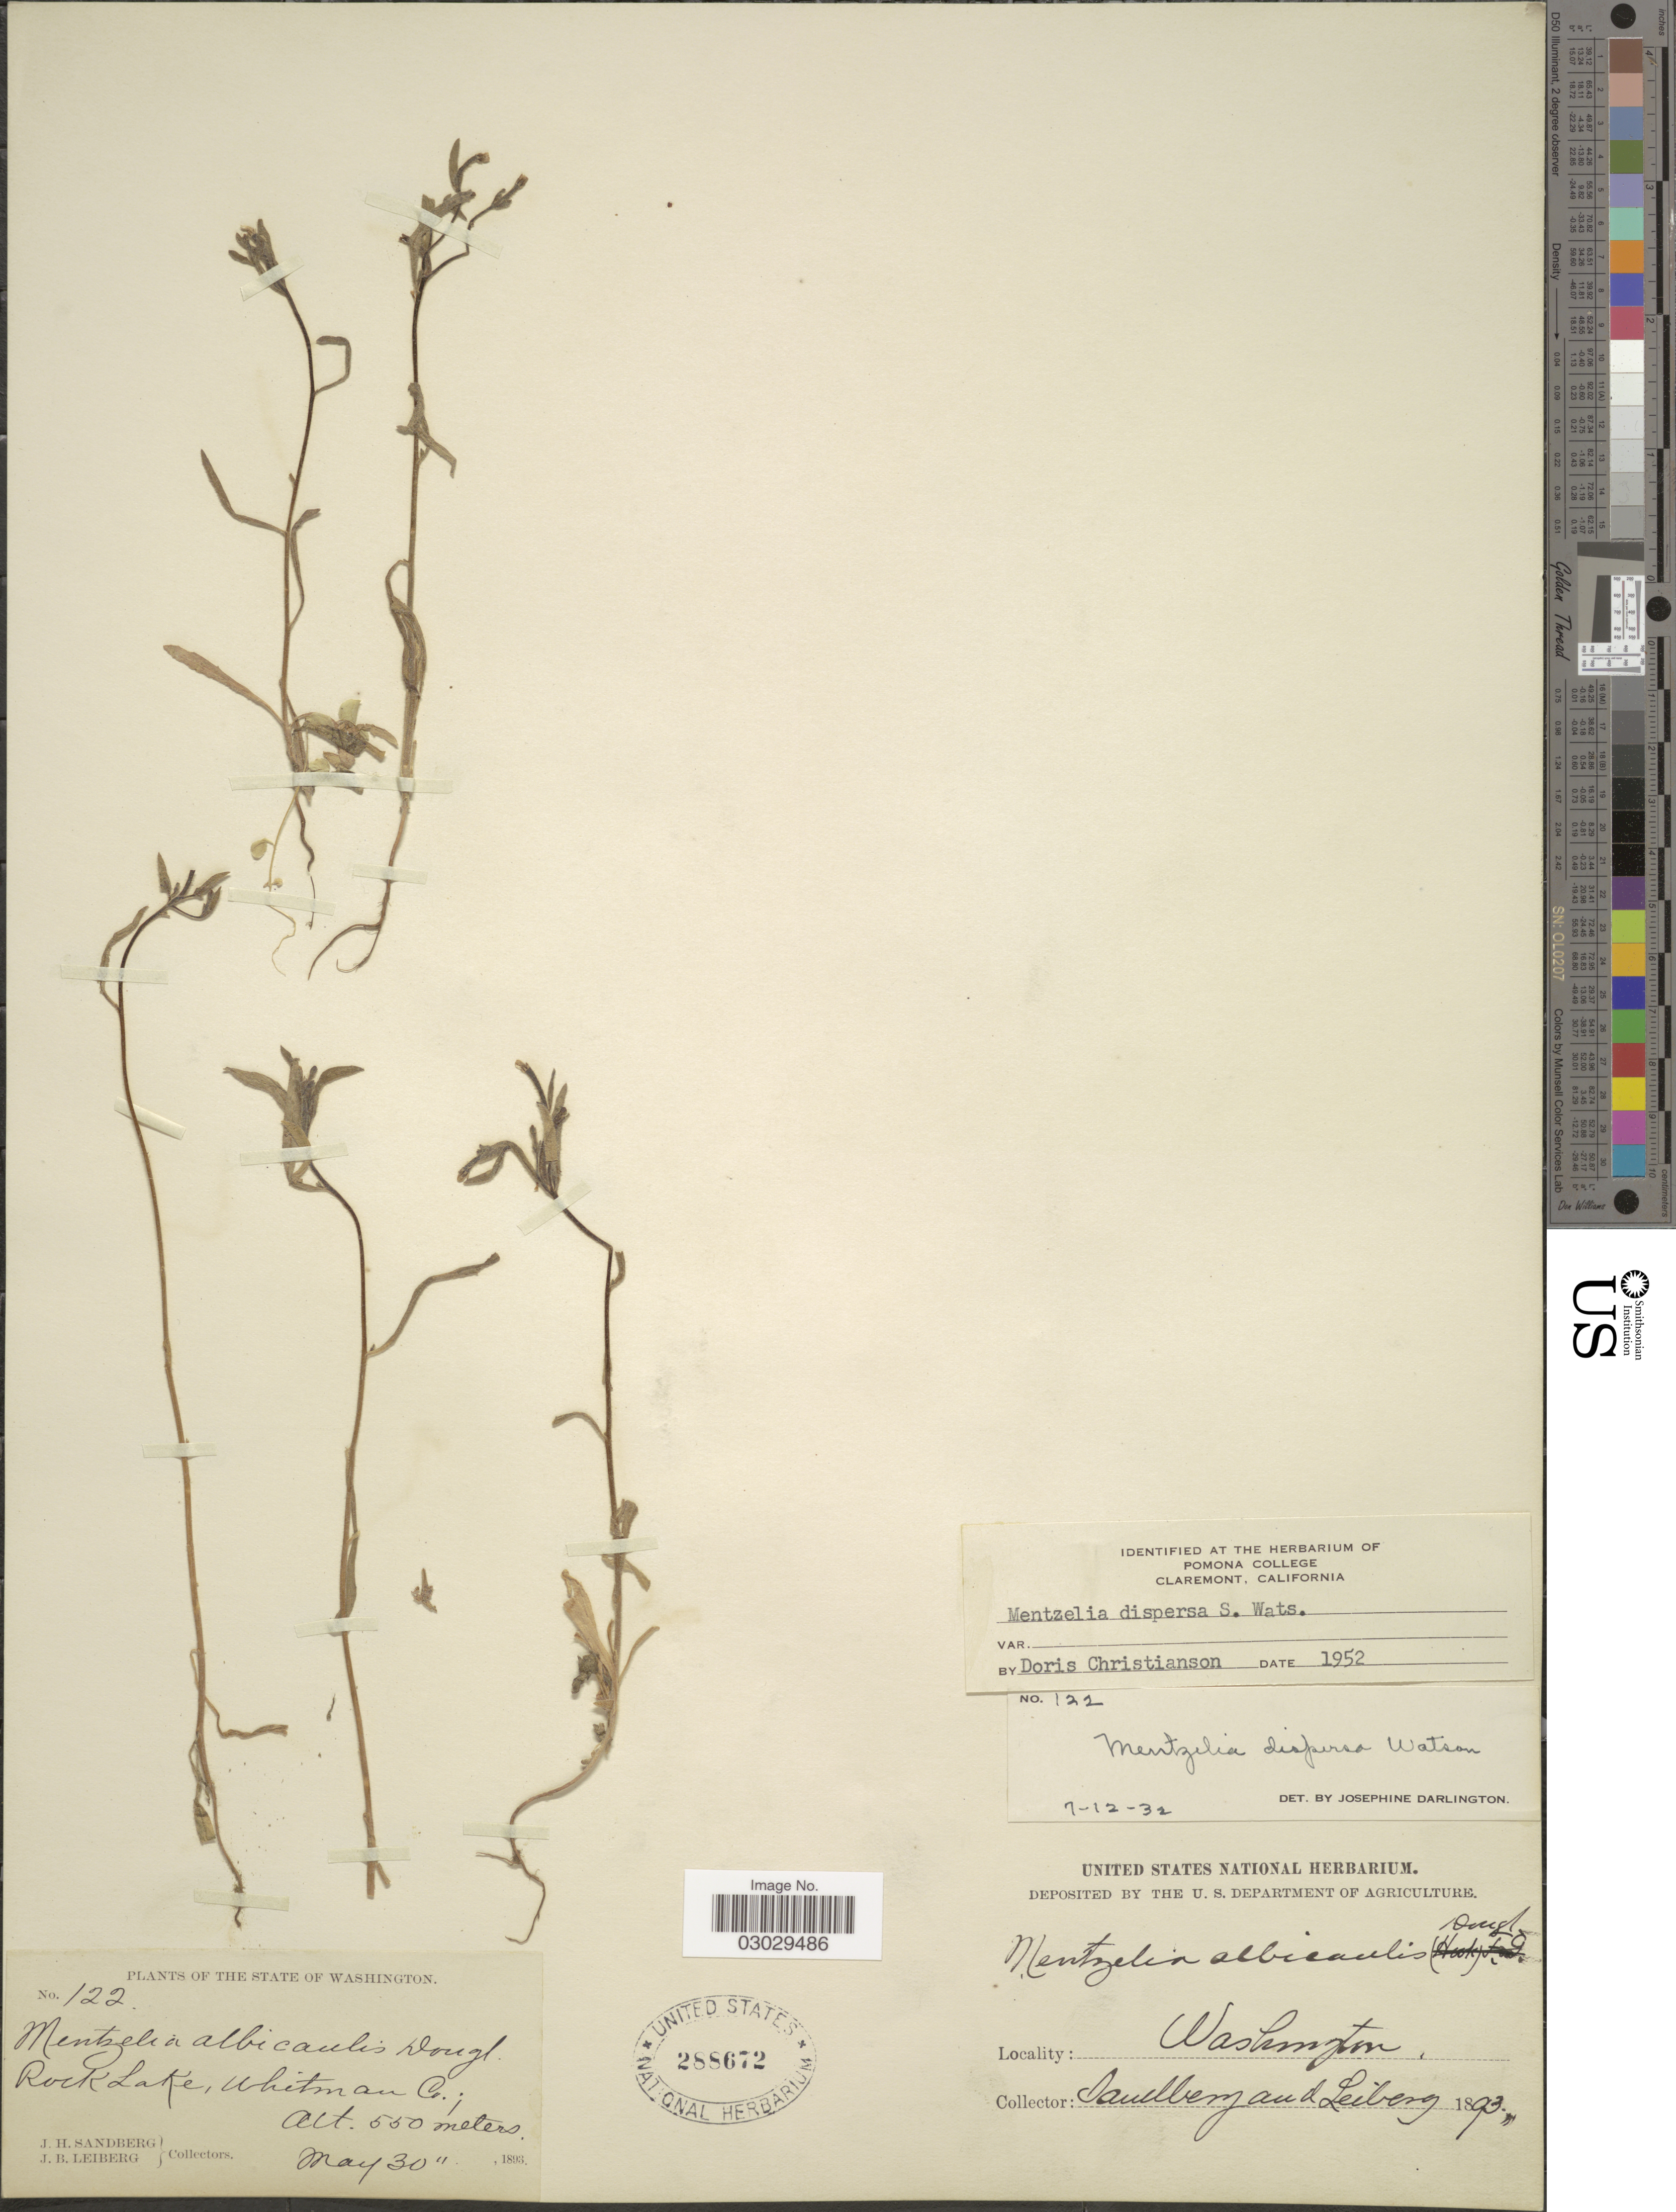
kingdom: Plantae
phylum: Tracheophyta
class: Magnoliopsida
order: Cornales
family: Loasaceae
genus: Mentzelia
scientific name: Mentzelia dispersa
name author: S. Watson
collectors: J. H. Sandberg & J. B. Leiberg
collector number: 122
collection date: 1893-05-30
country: United States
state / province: Washington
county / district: Whitman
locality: Rock Lake, Whitman Co.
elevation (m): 550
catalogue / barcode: US 288672